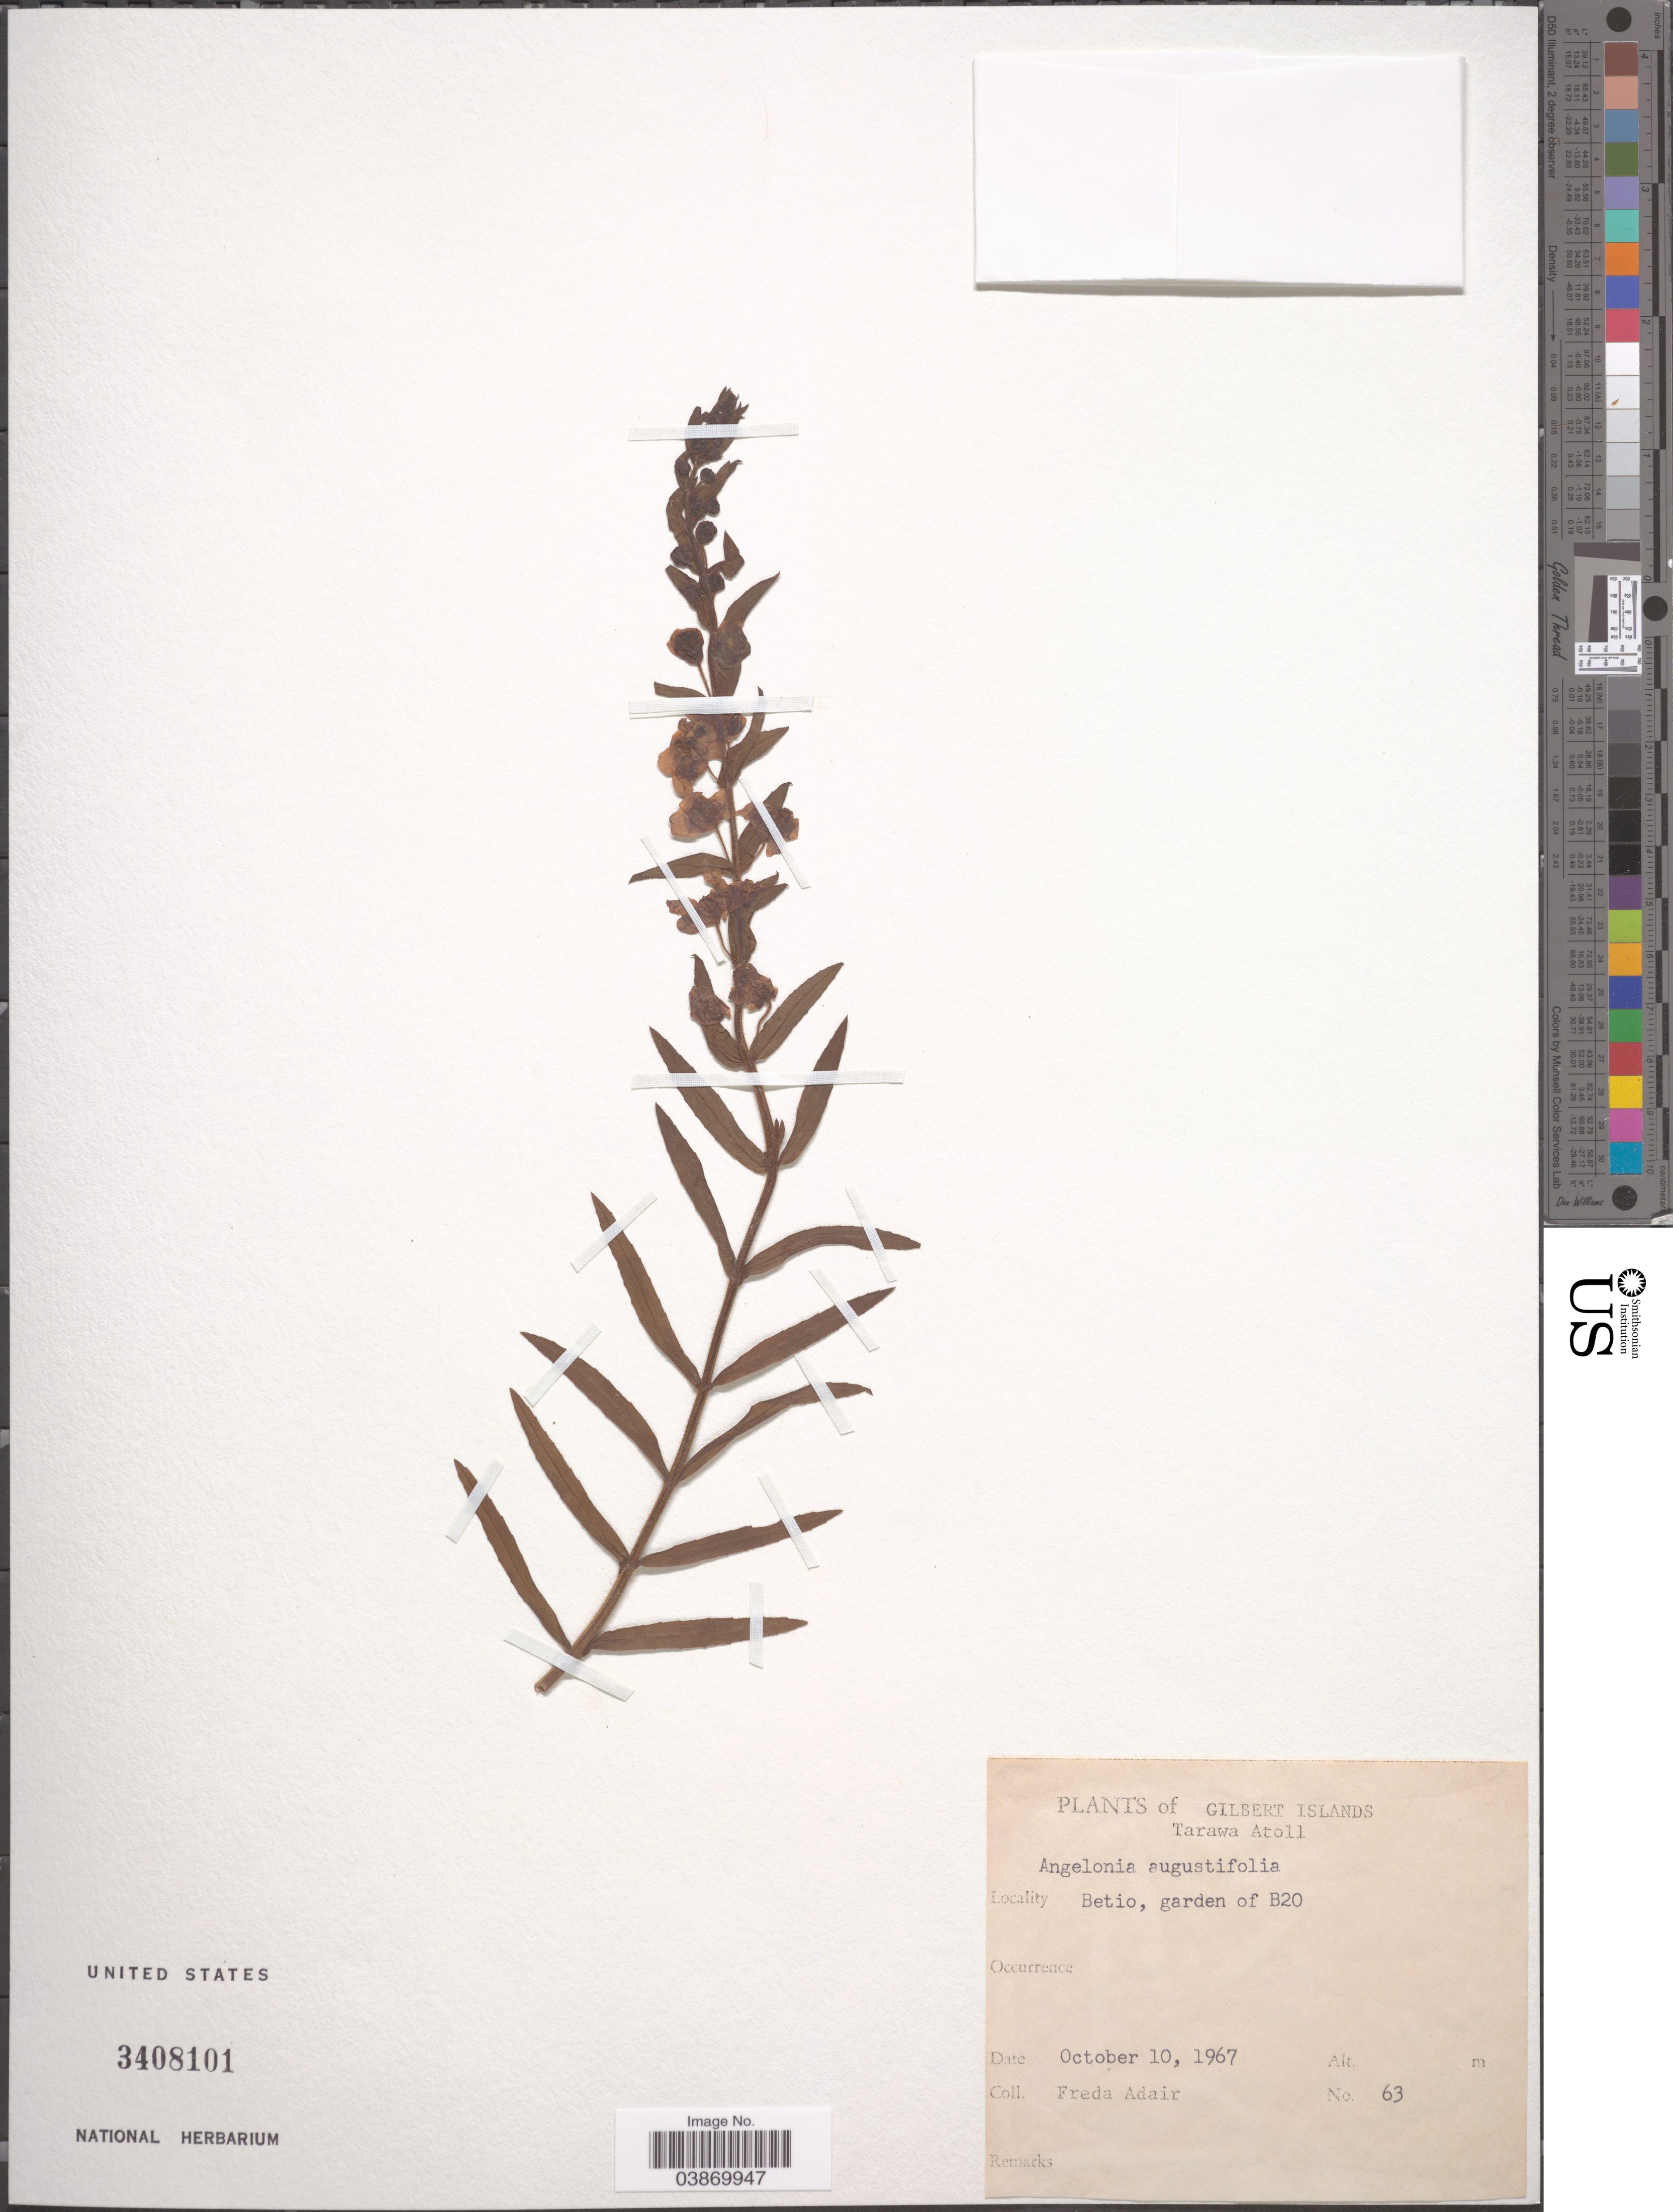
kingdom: Plantae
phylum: Tracheophyta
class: Magnoliopsida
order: Lamiales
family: Plantaginaceae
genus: Angelonia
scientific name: Angelonia angustifolia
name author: Benth.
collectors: F. Adair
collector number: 63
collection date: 1967-10-10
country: Kiribati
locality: Gilbert Islands. Tarawa Atoll. Betio, garden of B20.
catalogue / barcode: US 3408101